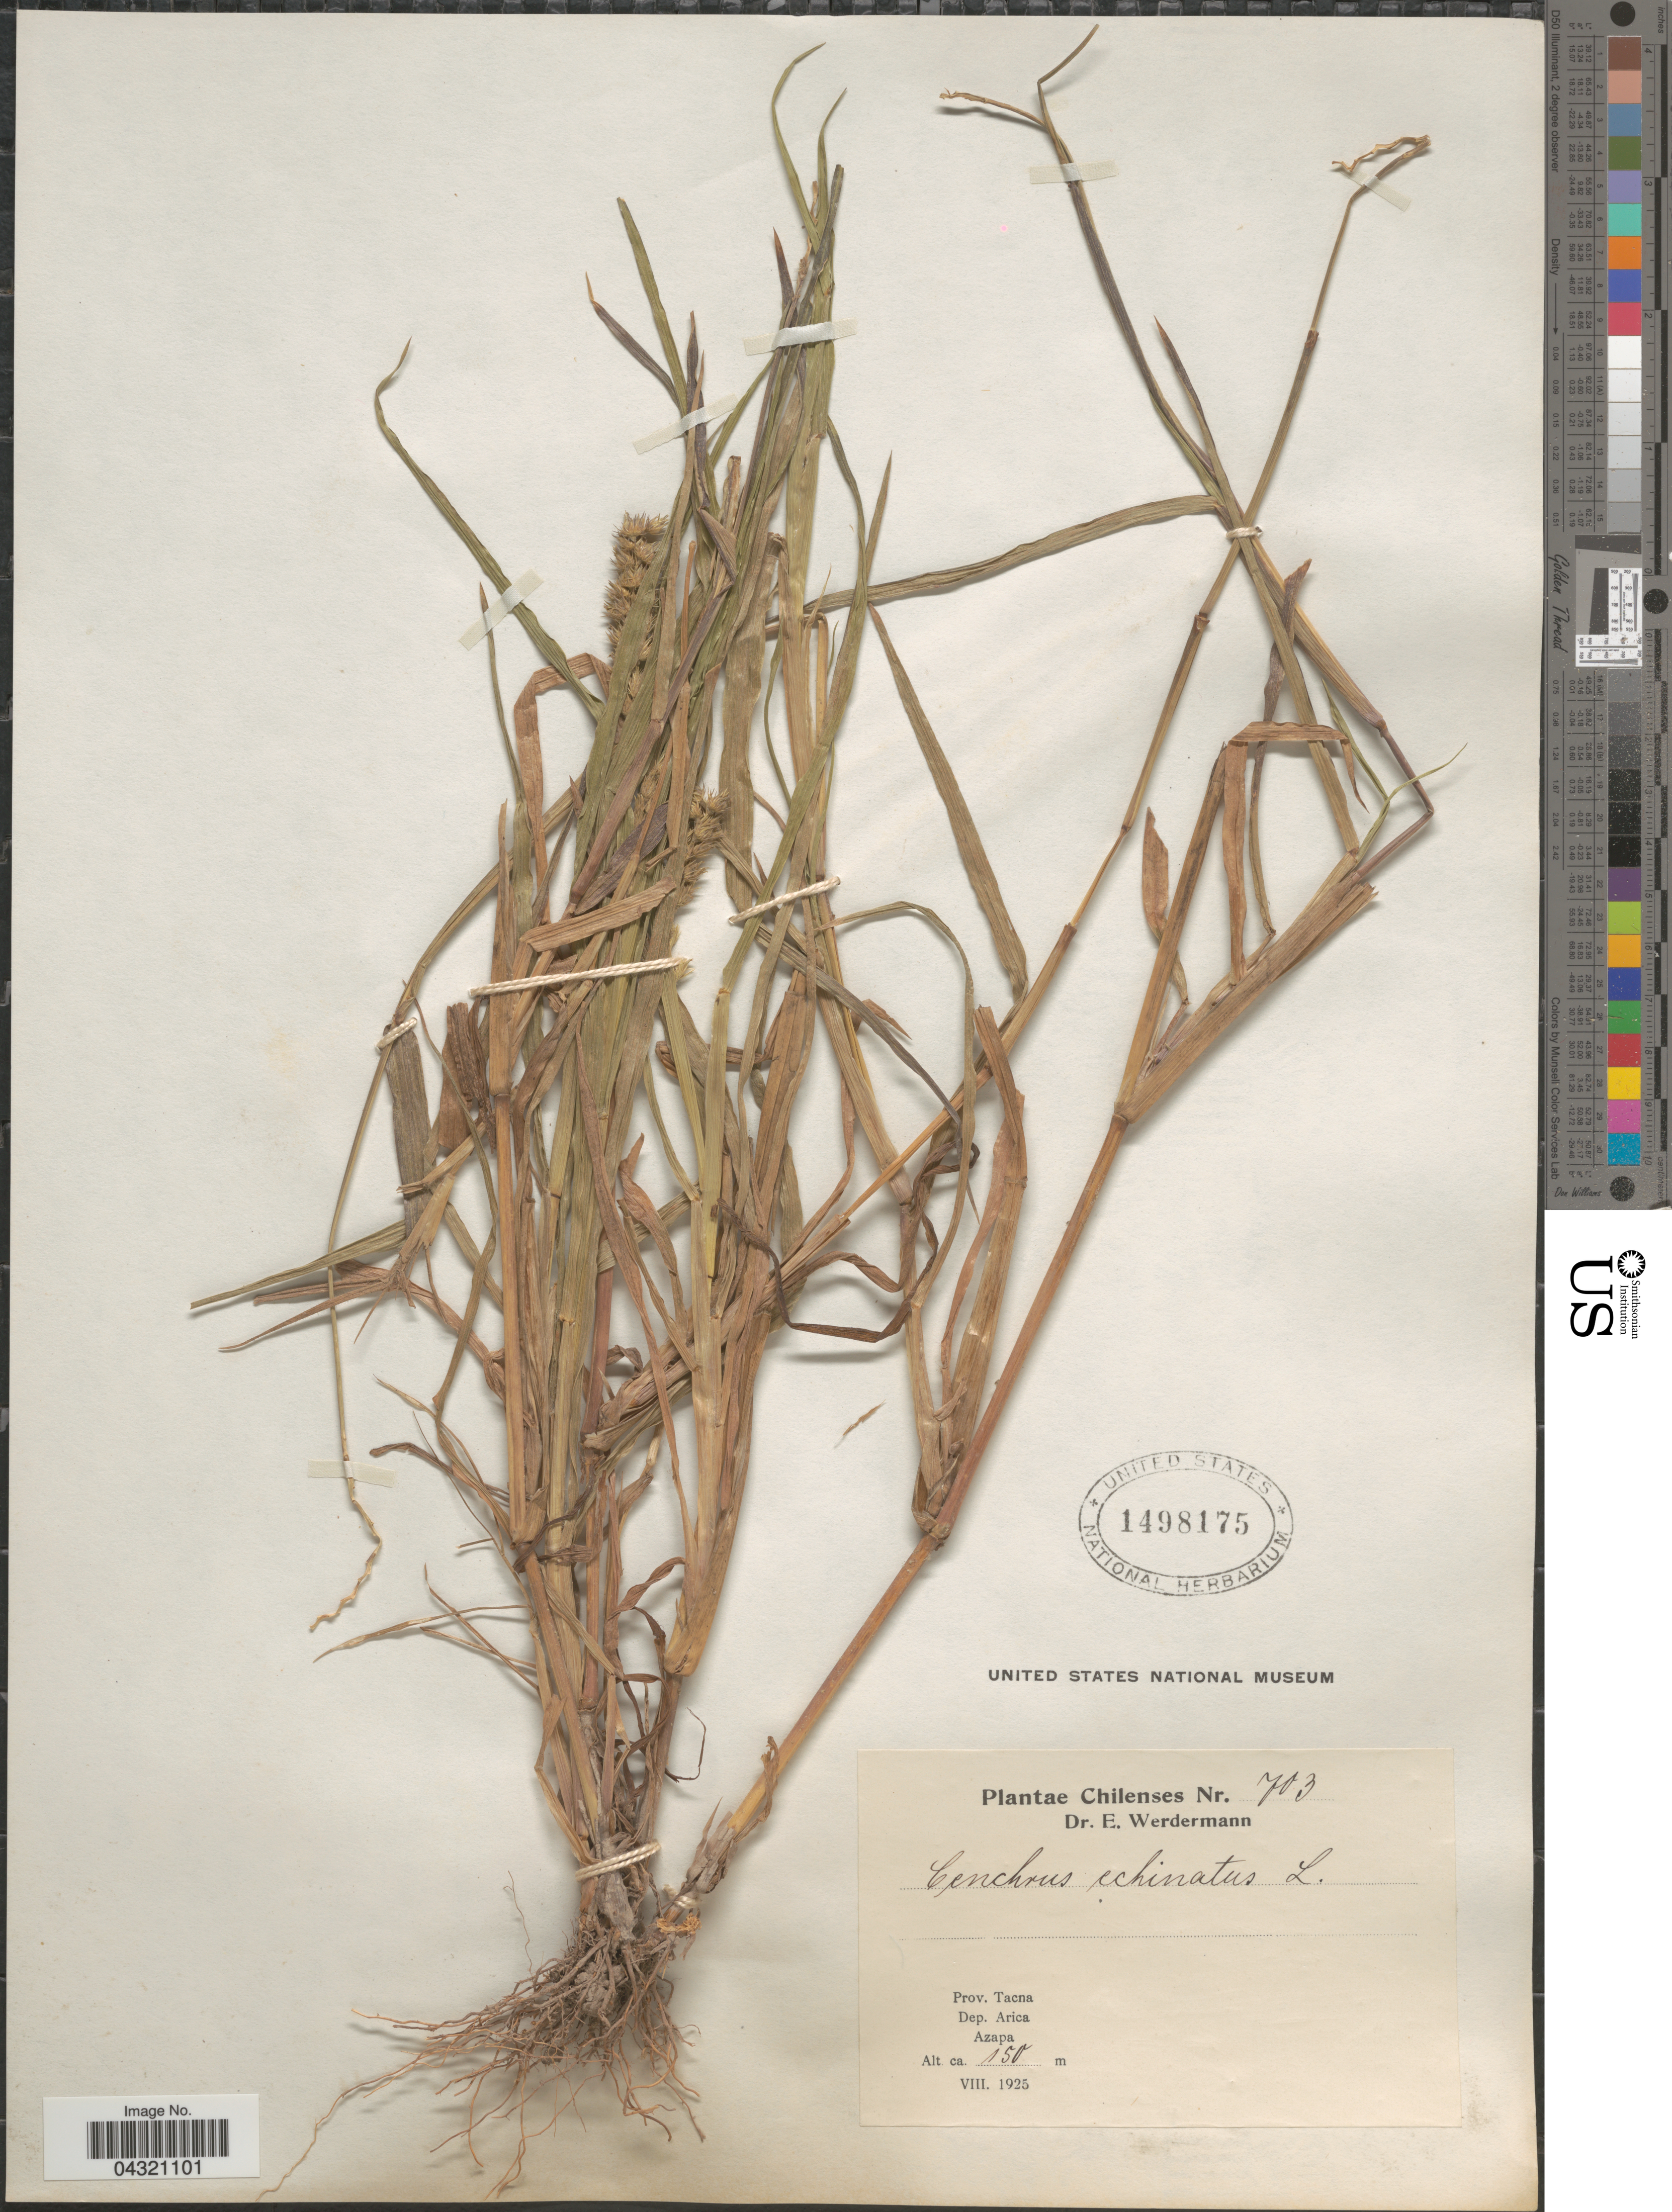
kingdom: Plantae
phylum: Tracheophyta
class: Liliopsida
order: Poales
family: Poaceae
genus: Cenchrus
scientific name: Cenchrus echinatus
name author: L.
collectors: E. Werdermann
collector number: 703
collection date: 1925-08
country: Chile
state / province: Arica y Parinacota (XV)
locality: Prov. Tacna. Dep. Arica. Azapa.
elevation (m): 150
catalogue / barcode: US 1498175